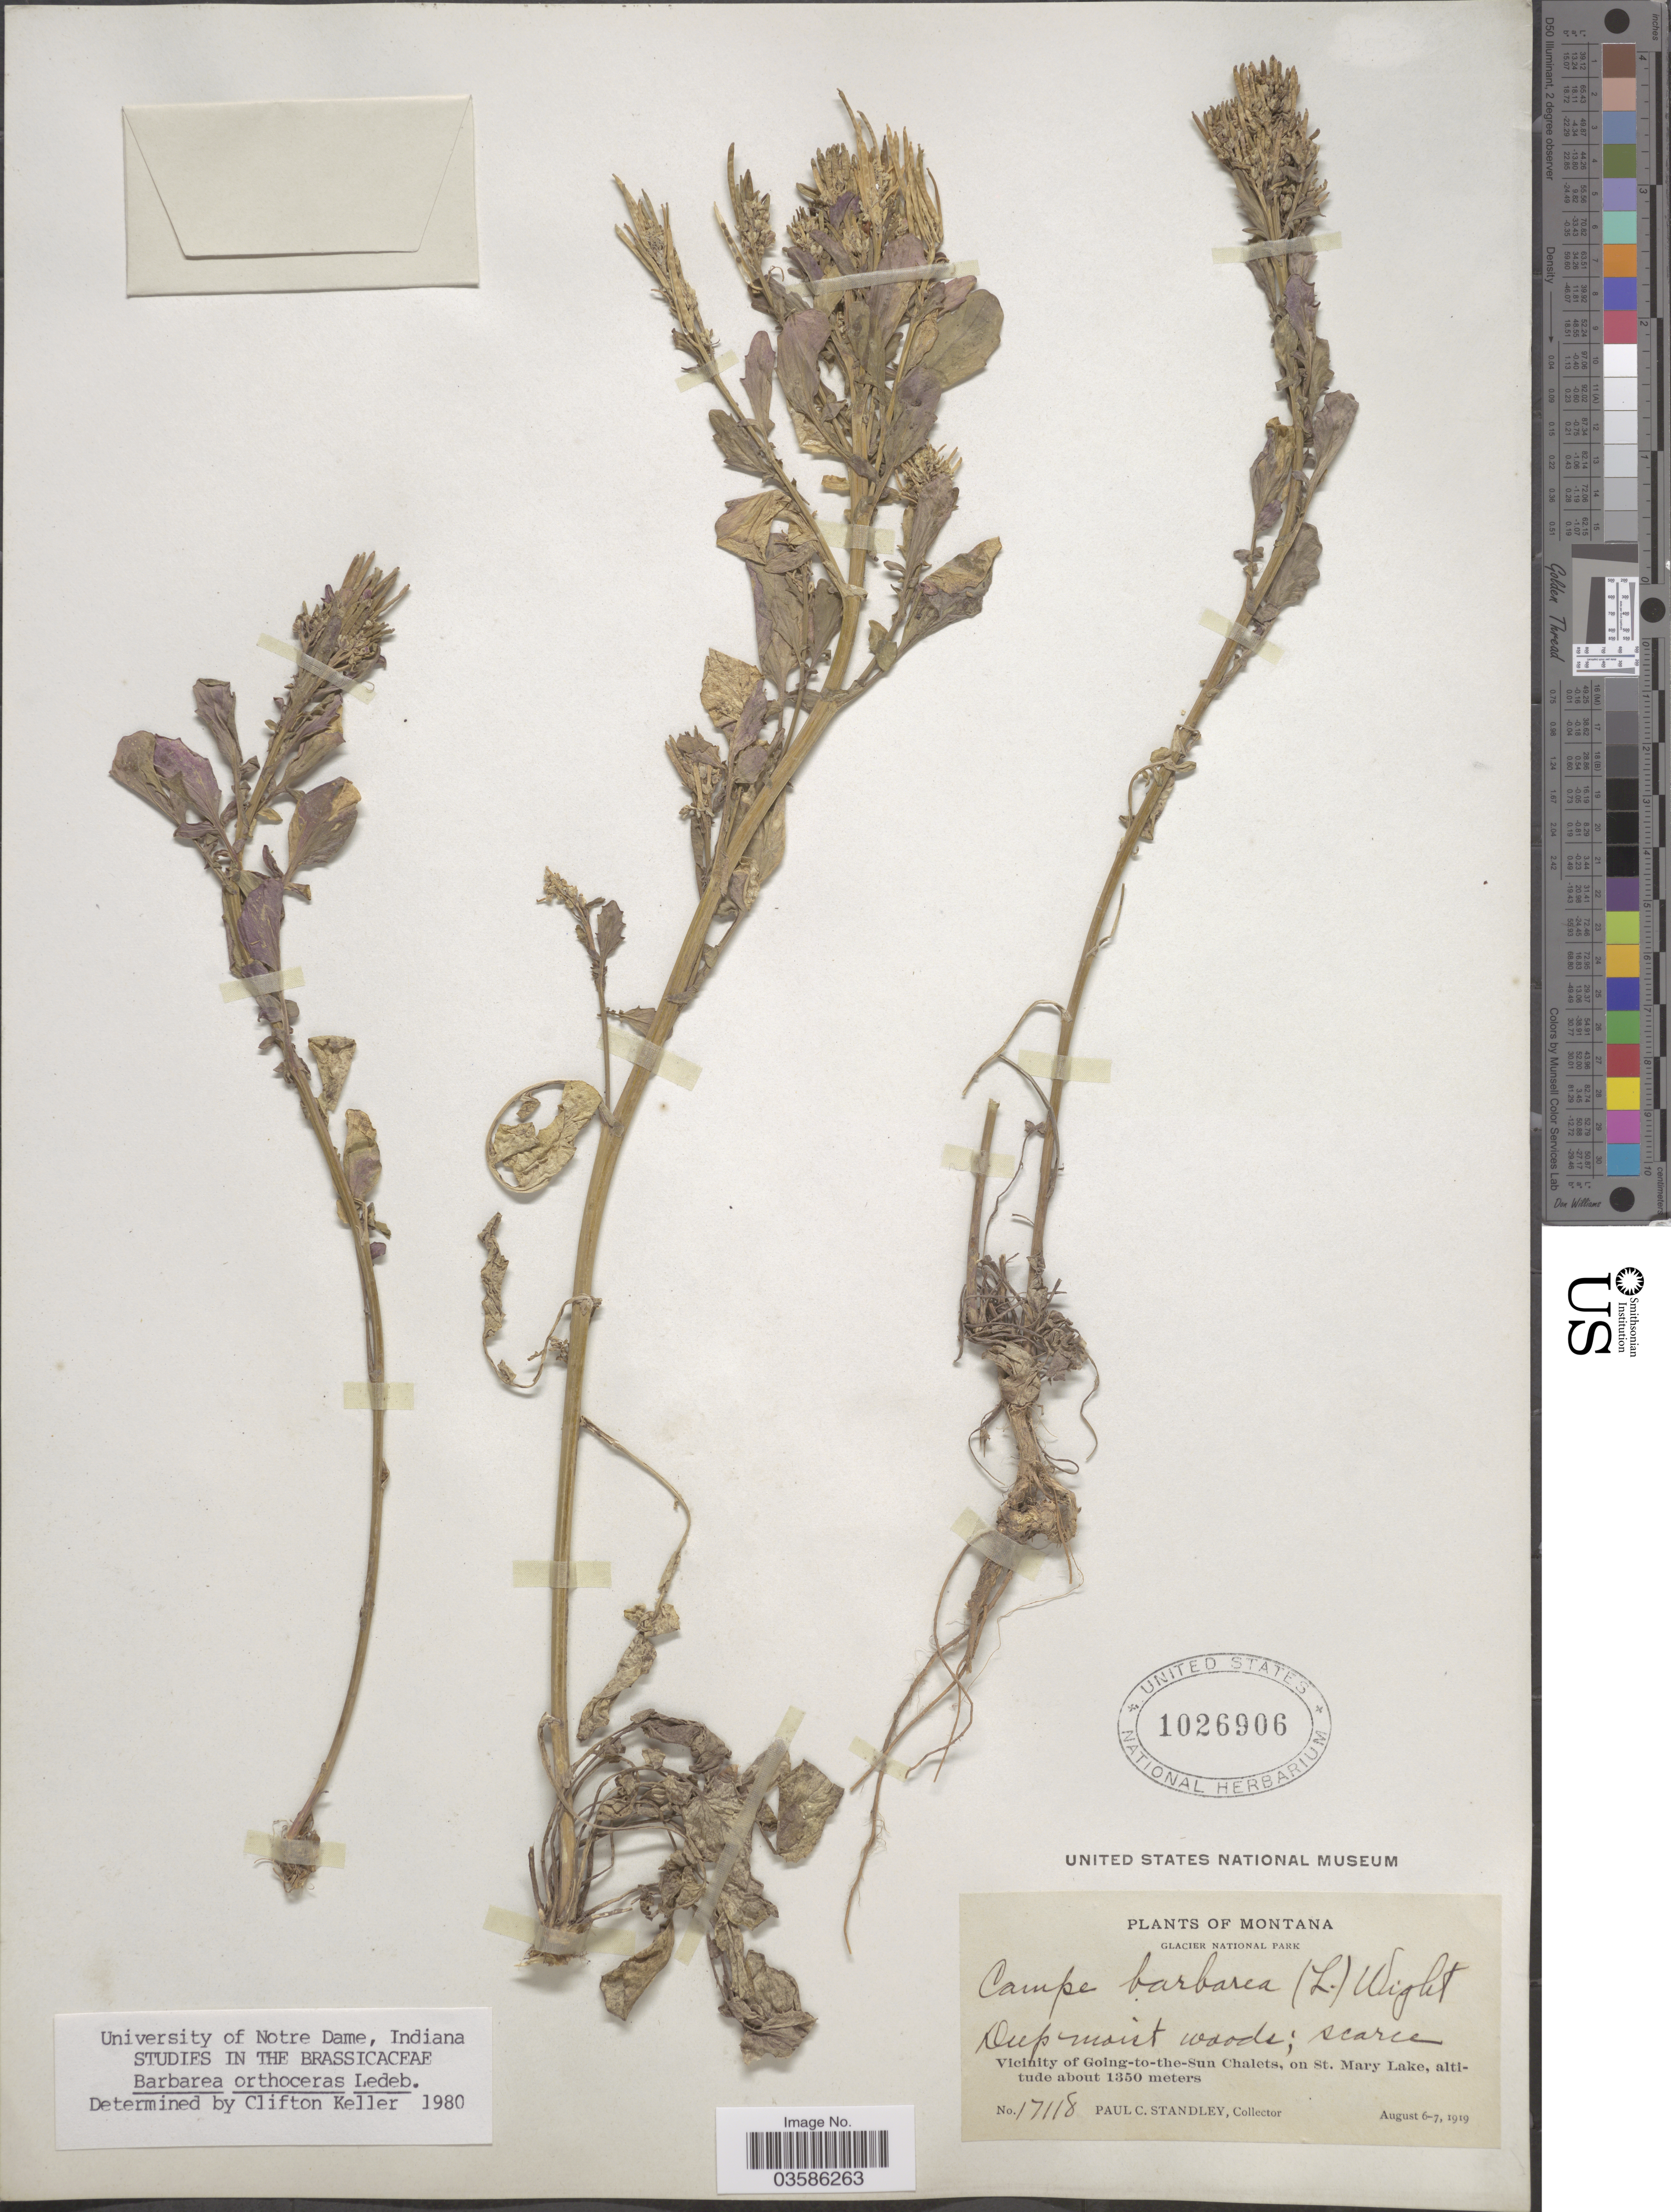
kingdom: Plantae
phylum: Tracheophyta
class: Magnoliopsida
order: Brassicales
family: Brassicaceae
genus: Barbarea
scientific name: Barbarea orthoceras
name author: Ledeb.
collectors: P. C. Standley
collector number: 17118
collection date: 1919-08-06/1919-08-07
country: United States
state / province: Montana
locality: Glacier National Park. Vicinity of Going-to-the-Sun Chalets, on St. Mary Lake.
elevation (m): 1350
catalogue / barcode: US 1026906